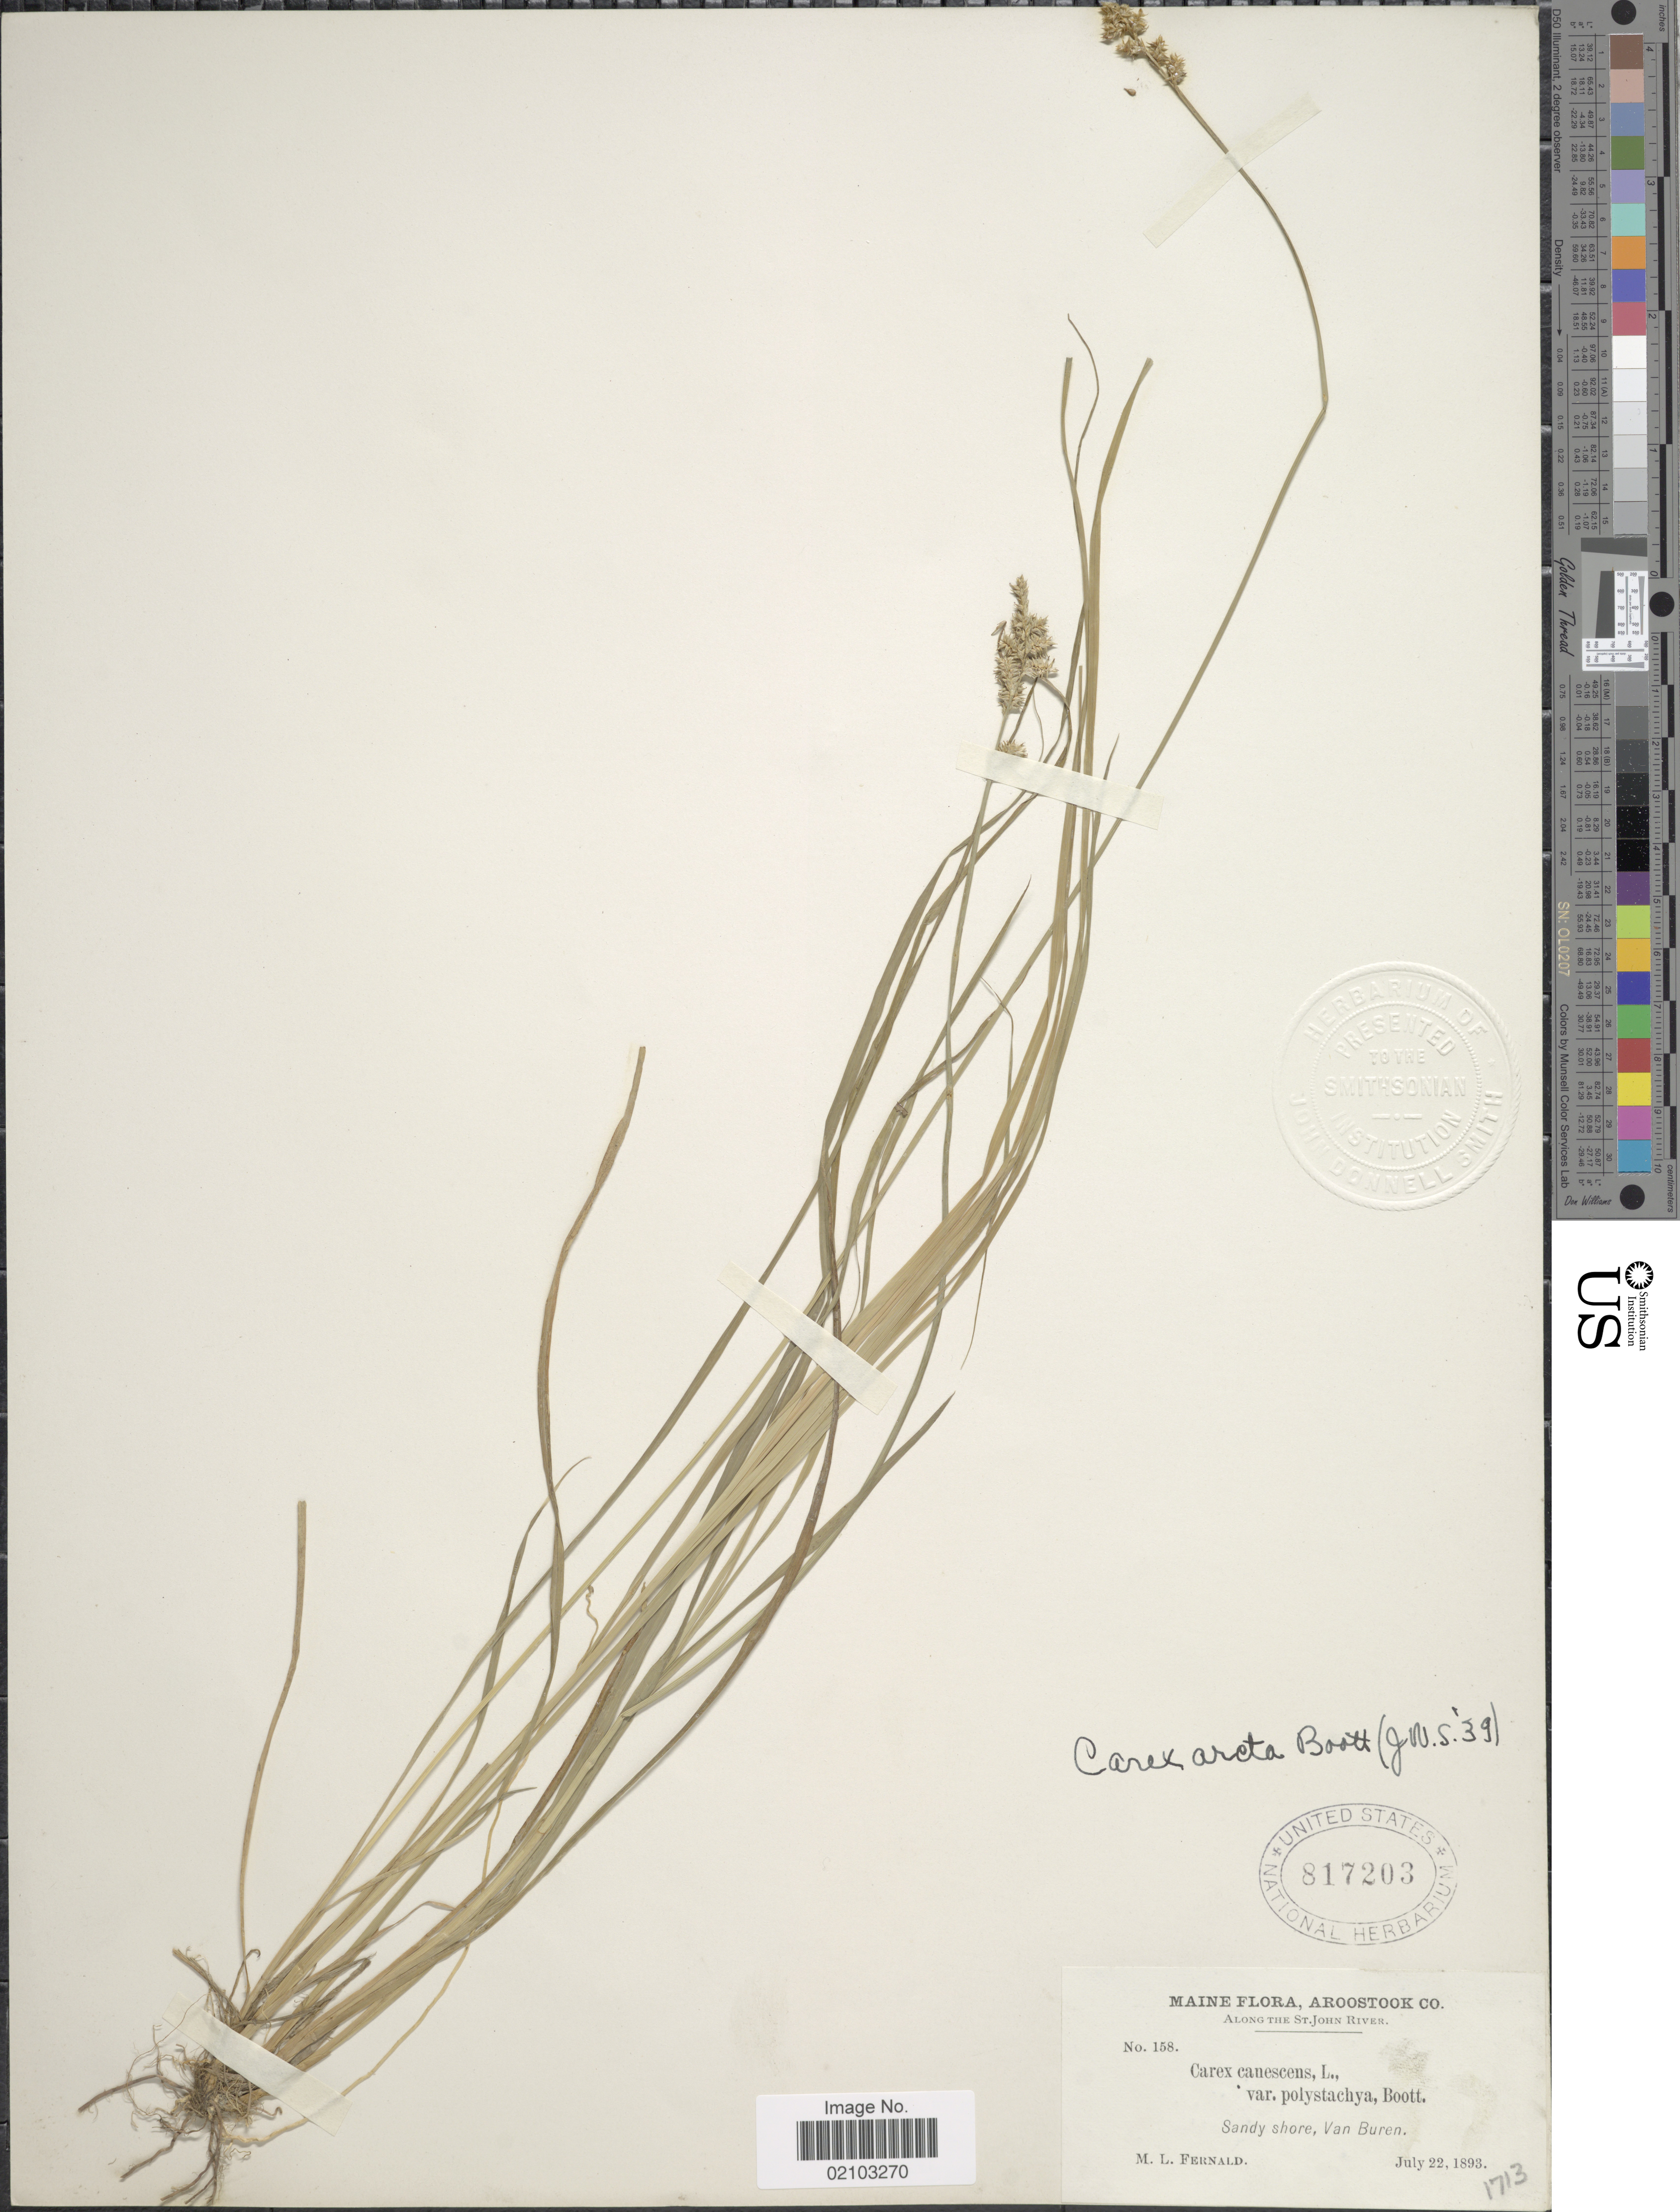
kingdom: Plantae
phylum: Tracheophyta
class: Liliopsida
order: Poales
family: Cyperaceae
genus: Carex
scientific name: Carex arcta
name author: Boott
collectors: M. L. Fernald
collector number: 158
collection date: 1893-07-22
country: United States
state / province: Maine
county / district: Aroostook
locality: Along the St. John River. Sandy shore, Van Buren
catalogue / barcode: US 817203